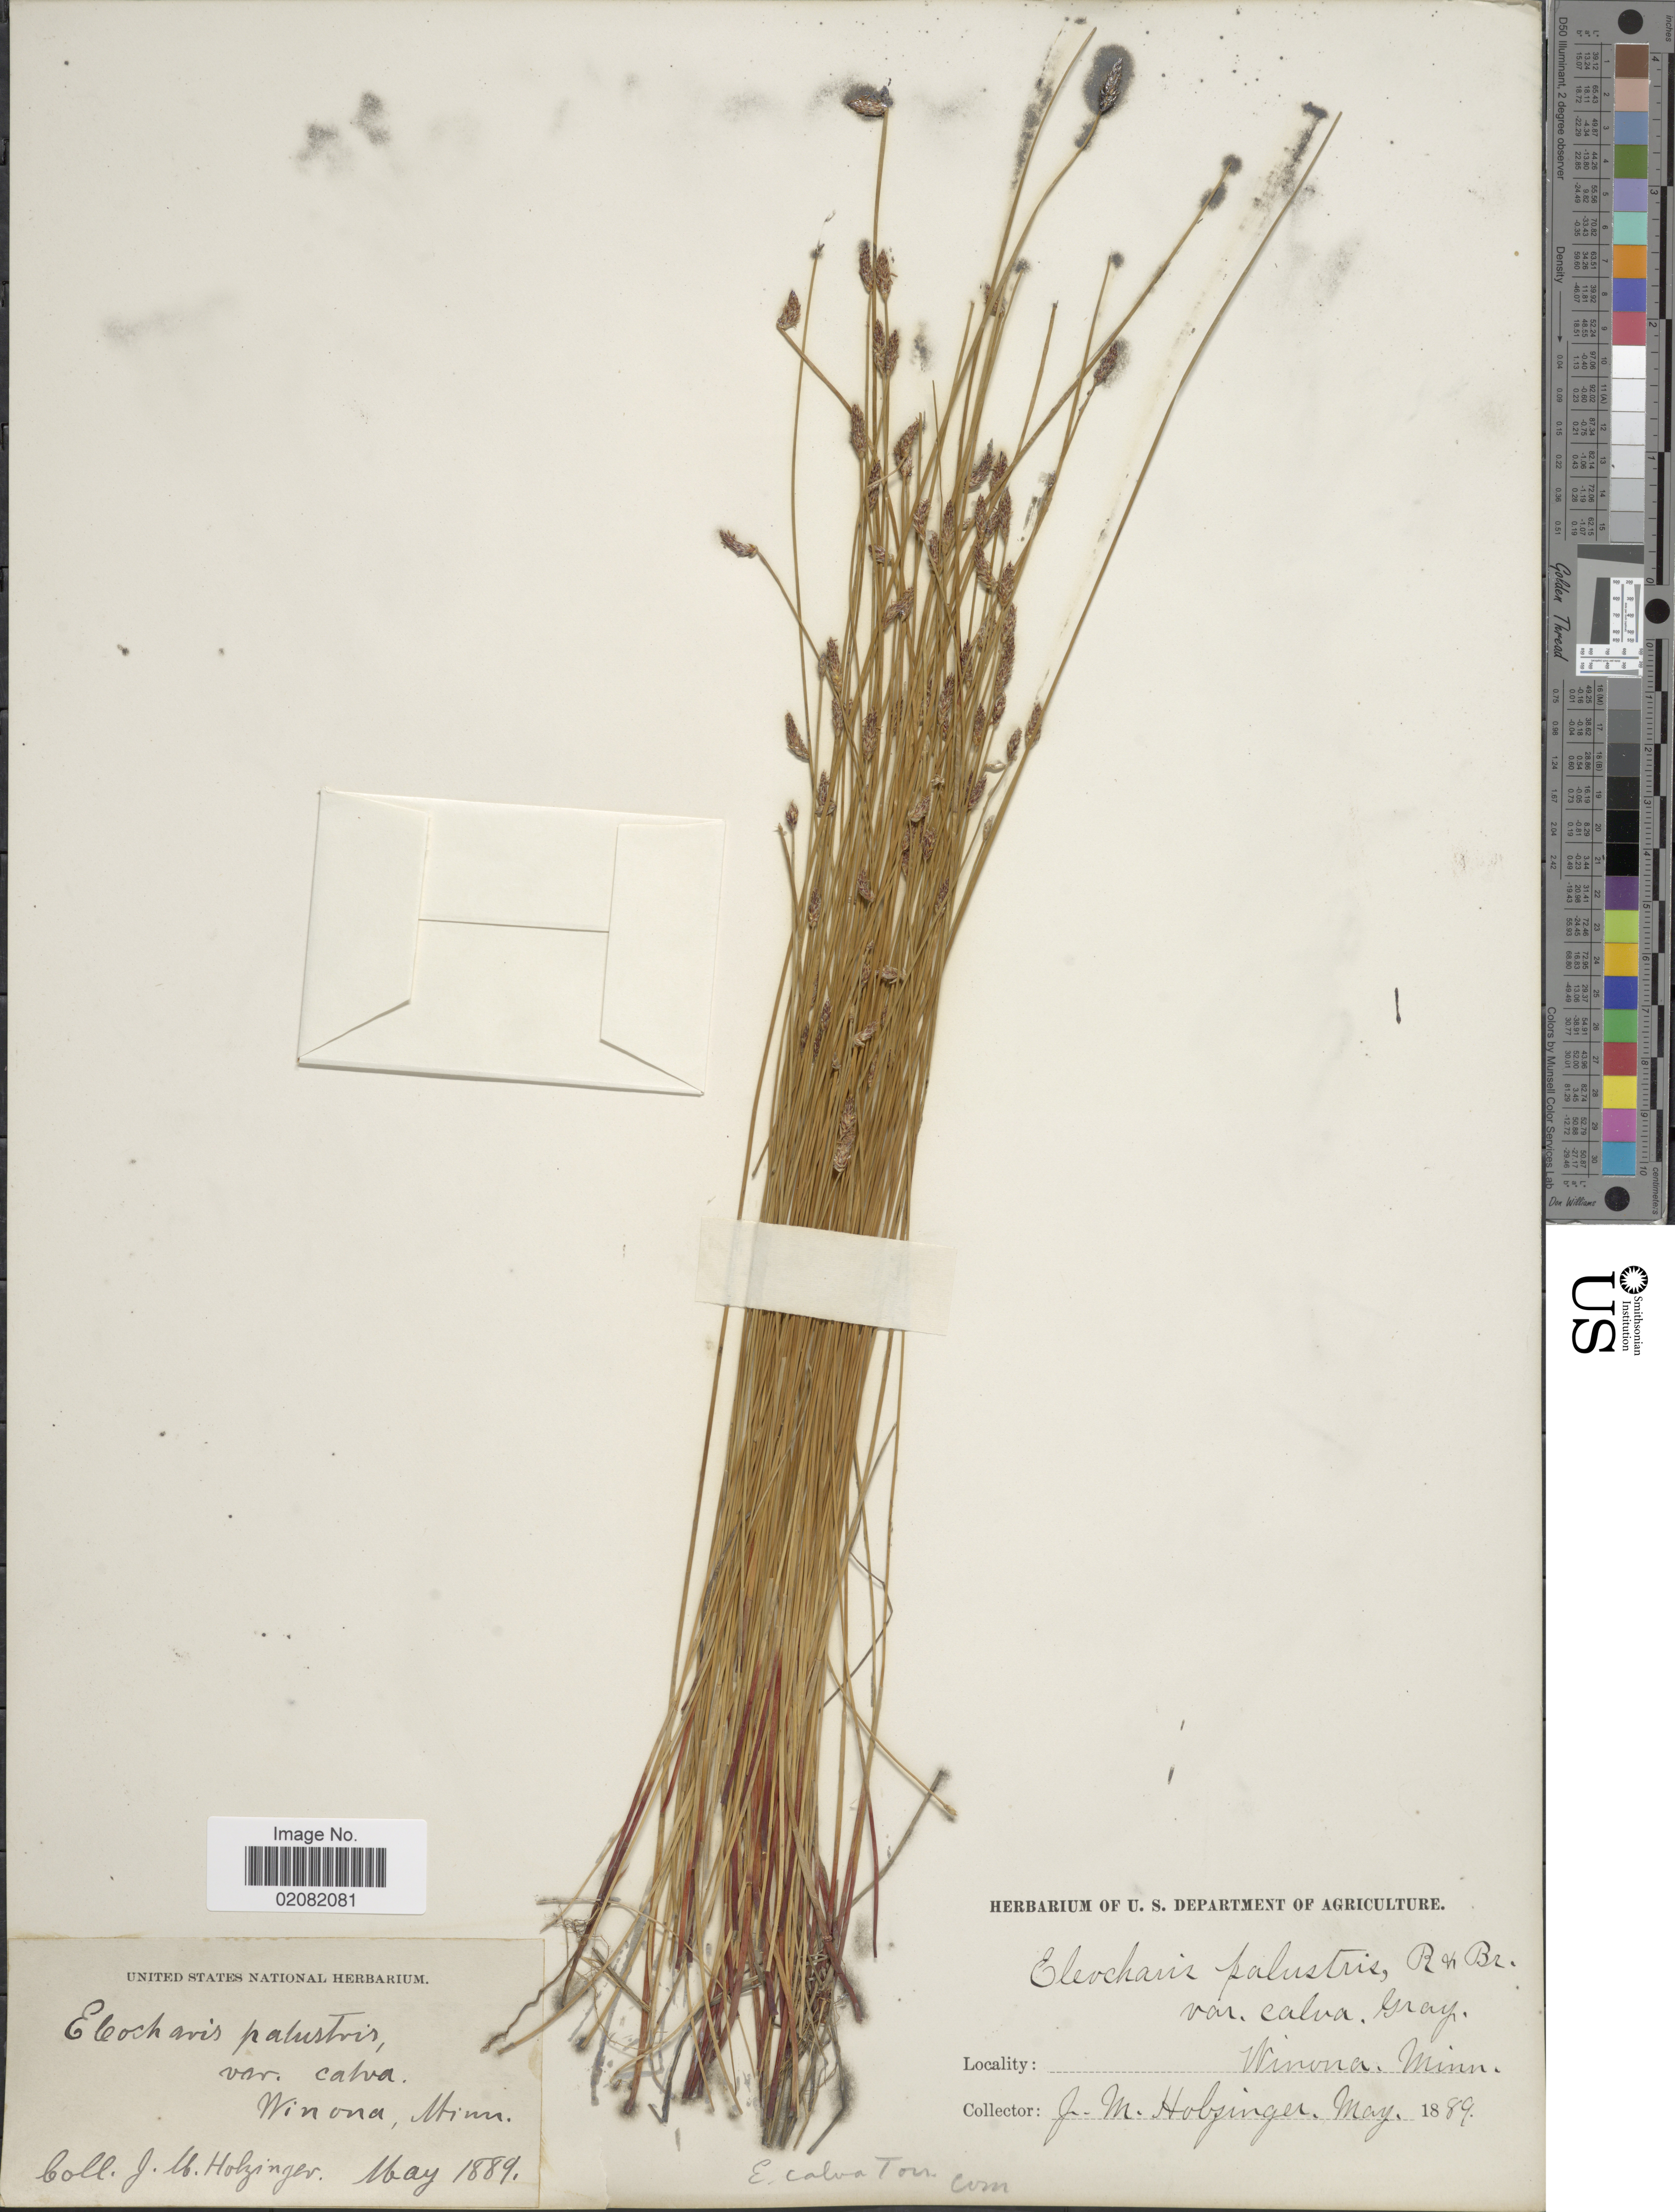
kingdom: Plantae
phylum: Tracheophyta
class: Liliopsida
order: Poales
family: Cyperaceae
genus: Eleocharis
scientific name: Eleocharis erythropoda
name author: Steud.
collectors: J. M. Holzinger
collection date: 1889-05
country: United States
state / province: Minnesota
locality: Winona